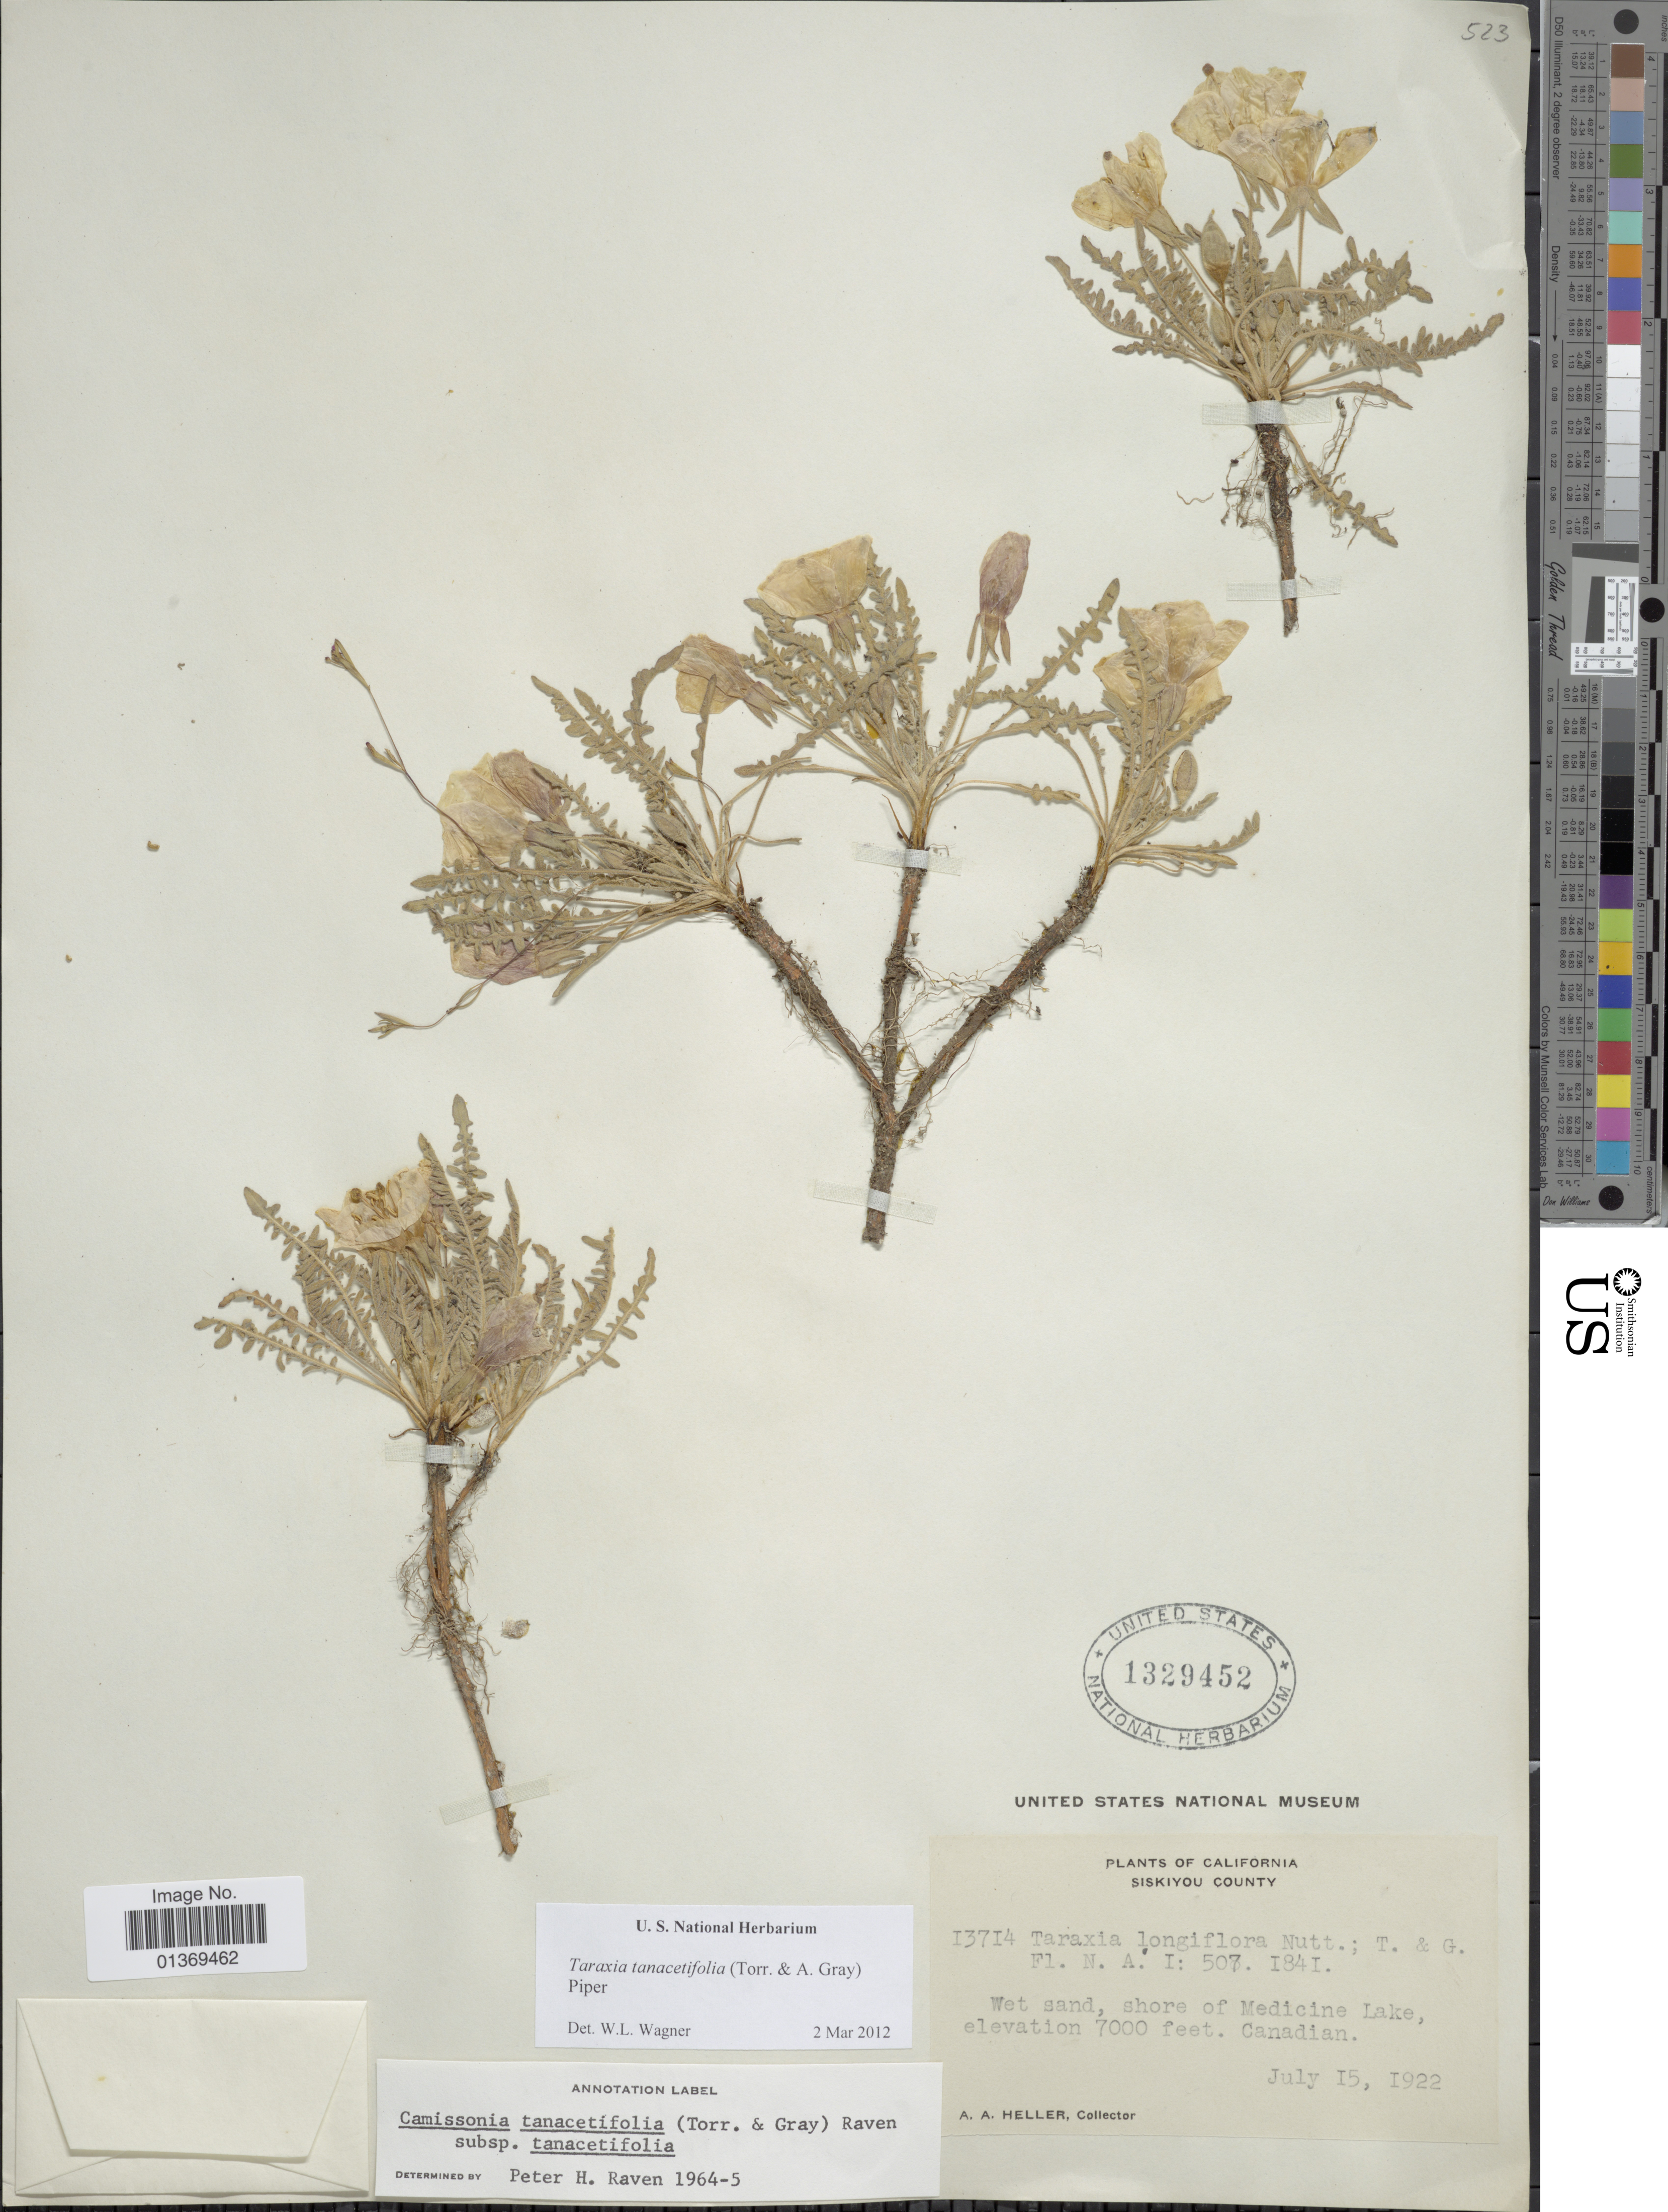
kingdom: Plantae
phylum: Tracheophyta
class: Magnoliopsida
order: Myrtales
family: Onagraceae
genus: Taraxia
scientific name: Taraxia tanacetifolia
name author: (Torr. & A. Gray) Piper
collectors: A. A. Heller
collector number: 13714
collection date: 1922-07-15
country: United States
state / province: California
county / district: Siskiyou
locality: Siskiyou County, Wet sand, shore of Medicine Lake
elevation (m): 2134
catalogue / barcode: US 1329452